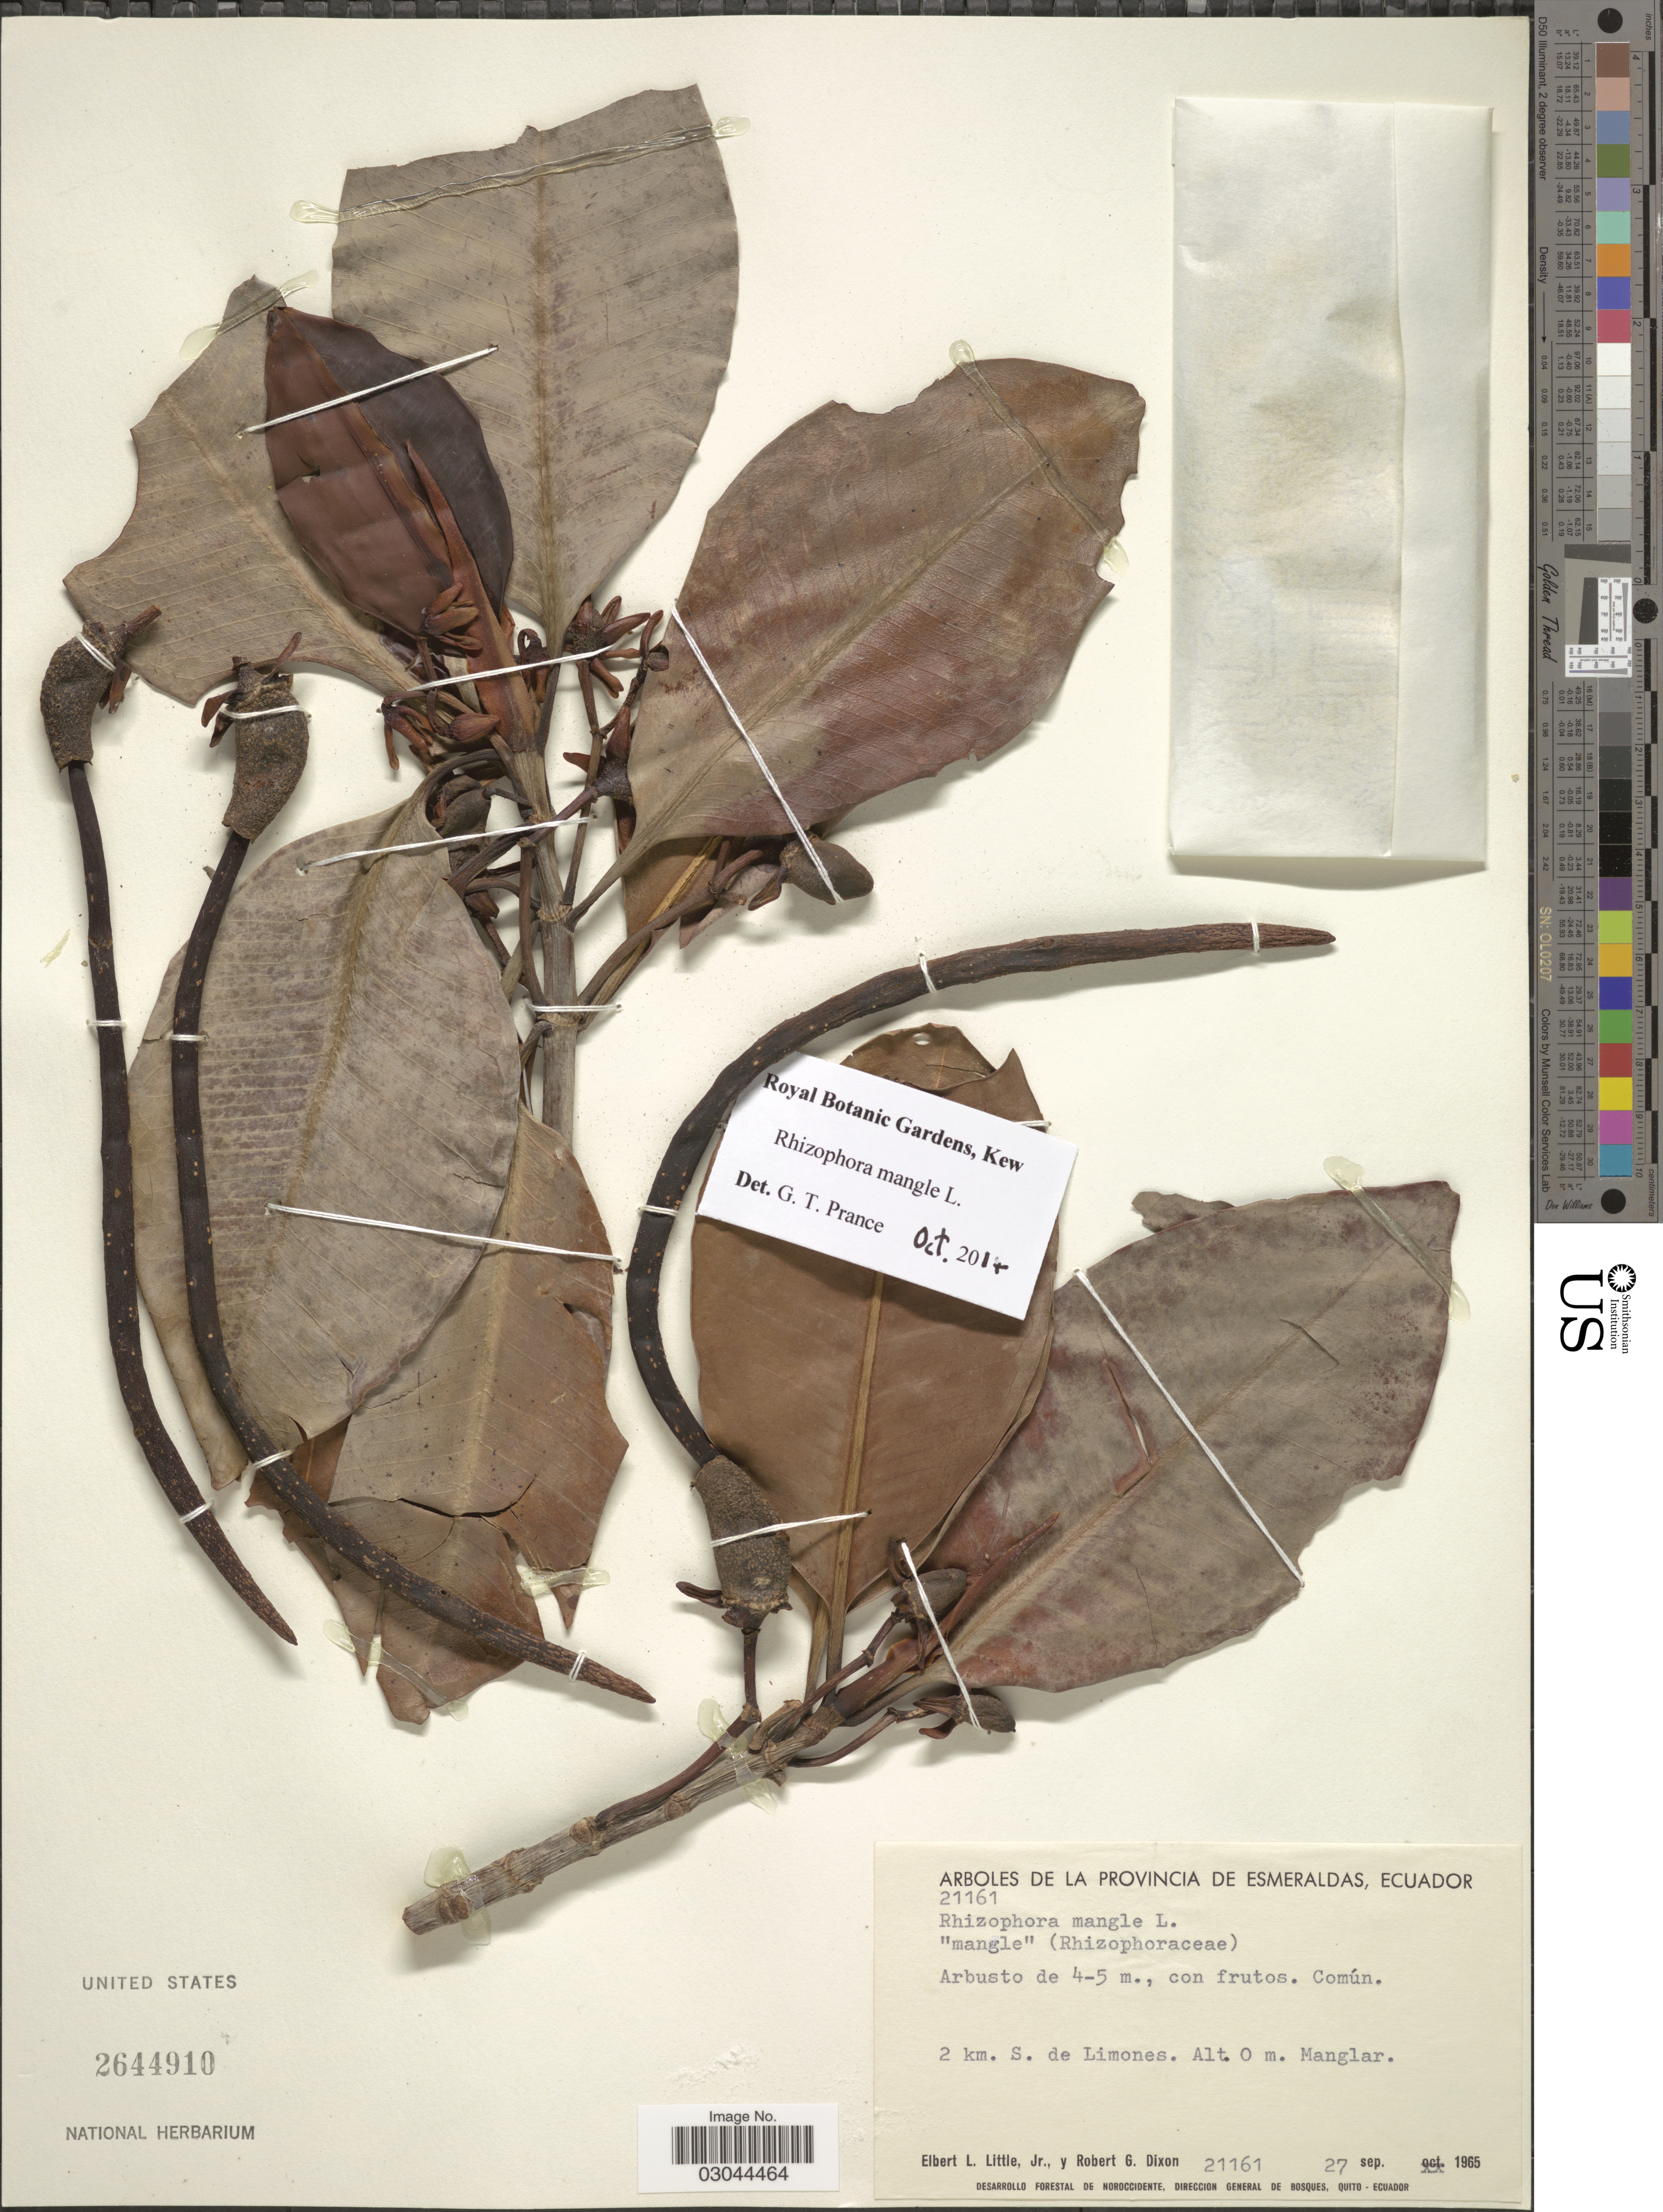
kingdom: Plantae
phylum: Tracheophyta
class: Magnoliopsida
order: Malpighiales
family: Rhizophoraceae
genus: Rhizophora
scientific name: Rhizophora mangle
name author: L.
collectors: E. L. Little & R. G. Dixon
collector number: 21161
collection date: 1965-09-27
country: Ecuador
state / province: Esmeraldas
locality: Provincia de Esmeraldas. 2 km. S. de Limones. Manglar.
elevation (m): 0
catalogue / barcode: US 2644910